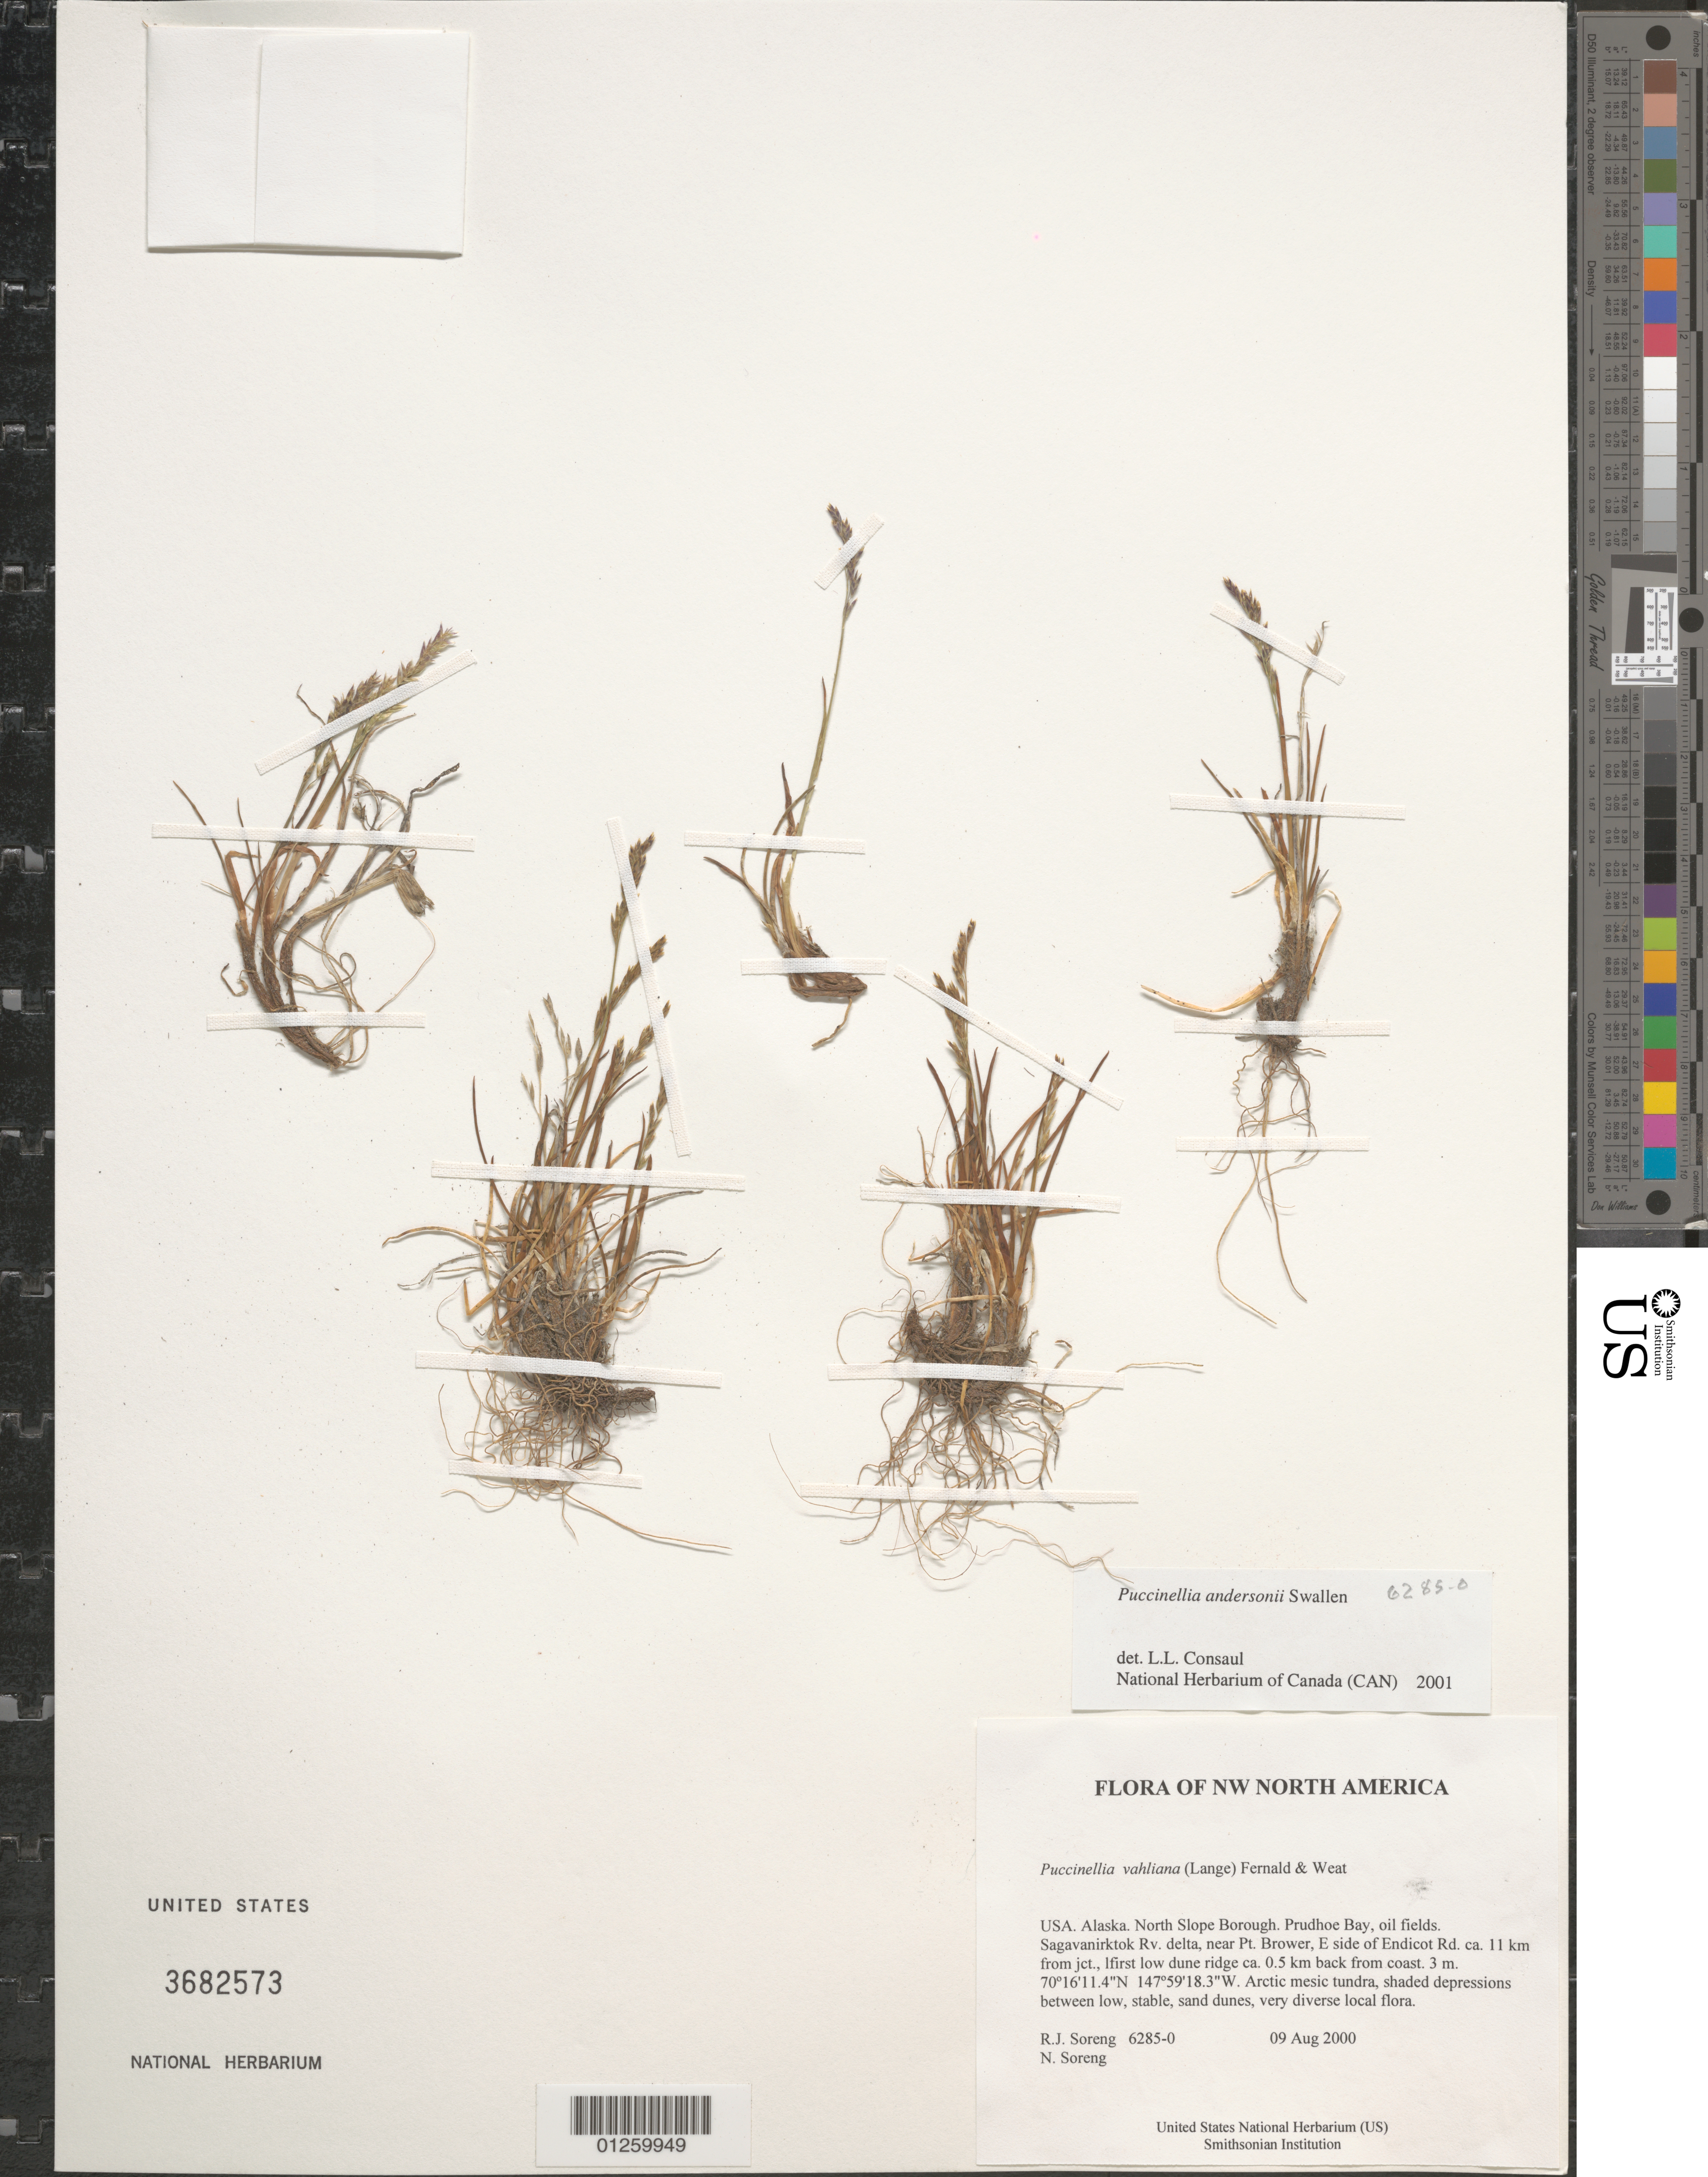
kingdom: Plantae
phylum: Tracheophyta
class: Liliopsida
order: Poales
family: Poaceae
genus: Puccinellia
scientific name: Puccinellia andersonii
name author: Swallen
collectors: R. J. Soreng & N. L. Soreng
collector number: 6285-0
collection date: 2000-08-09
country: United States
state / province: Alaska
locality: NW North America. North Slope Borough. Prudhoe Bay, oil fields. Sagavanirktok Rv. delta, near Pt. Brower, E side of Endicot Rd. ca. 11 km from jct., lfirst low dune ridge ca. 0.5 km back from coast.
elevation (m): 3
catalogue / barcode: US 3682573